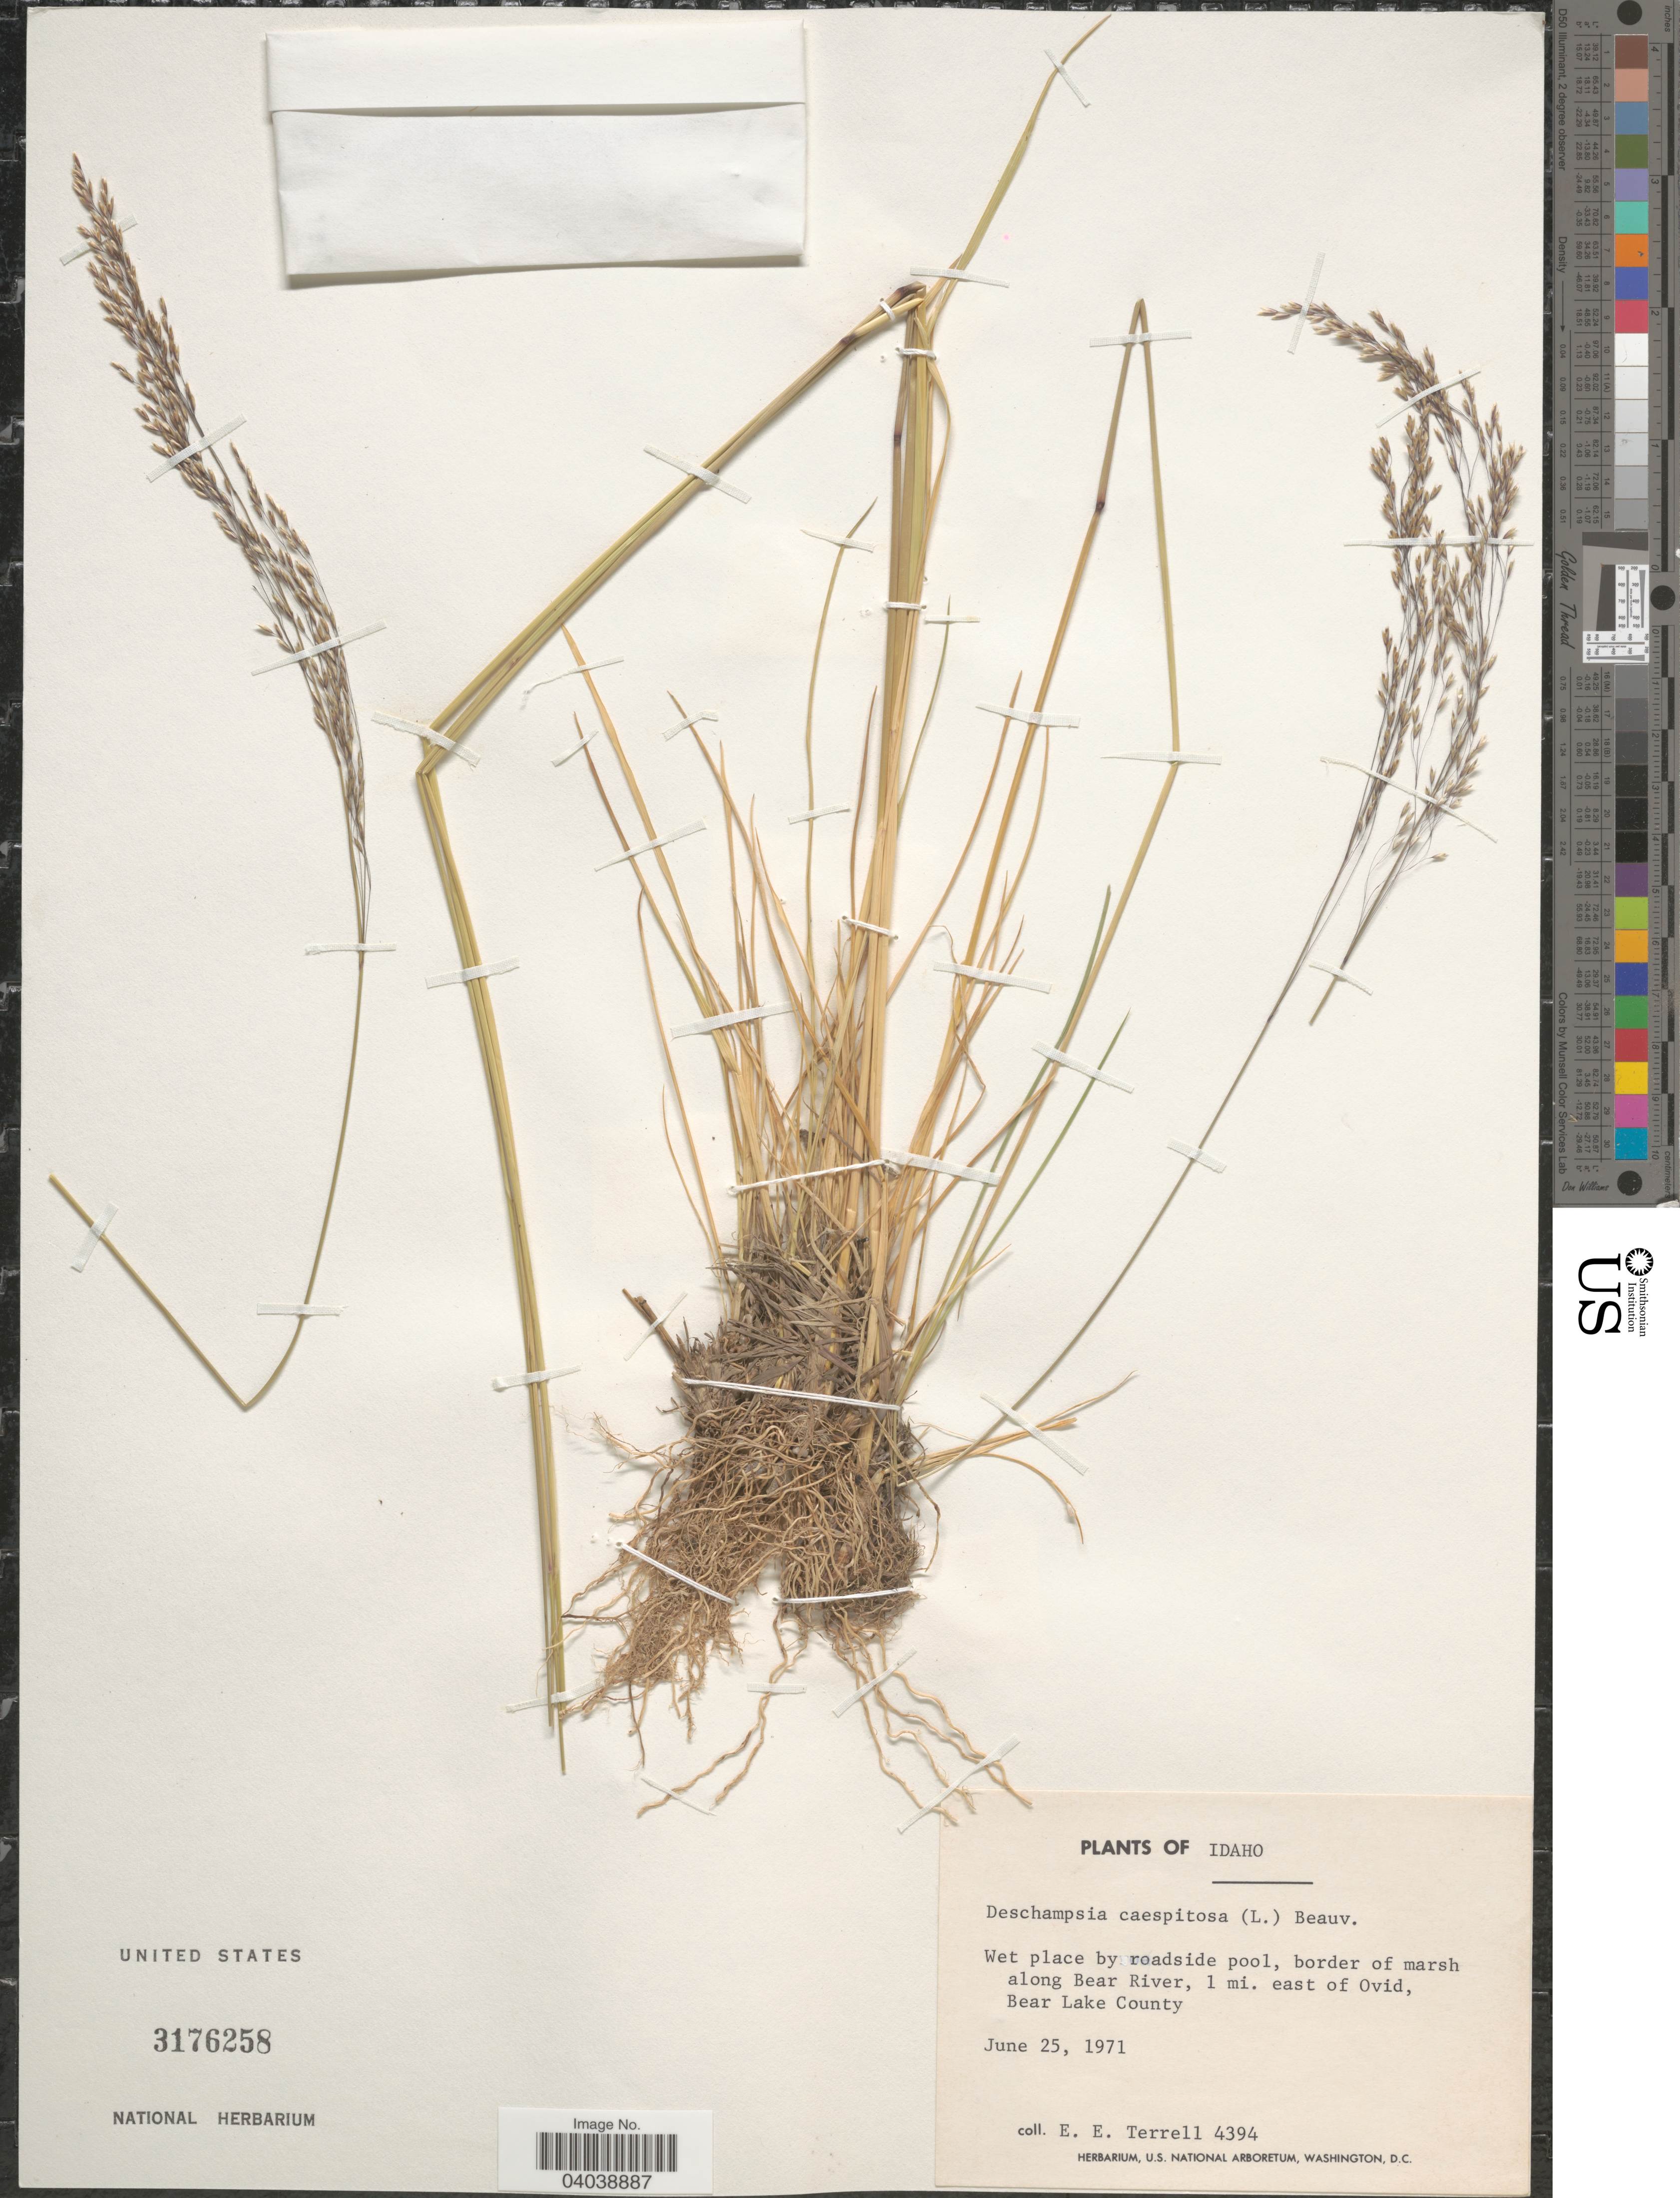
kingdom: Plantae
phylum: Tracheophyta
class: Liliopsida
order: Poales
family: Poaceae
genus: Deschampsia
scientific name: Deschampsia cespitosa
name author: (L.) P. Beauv.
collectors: E. E. Terrell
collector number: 4394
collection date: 1971-06-25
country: United States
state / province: Idaho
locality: Wet place by roadside pool, border of marsh along Bear River, 1 mi. east of Ovid, Bear Lake County.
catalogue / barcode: US 3176258